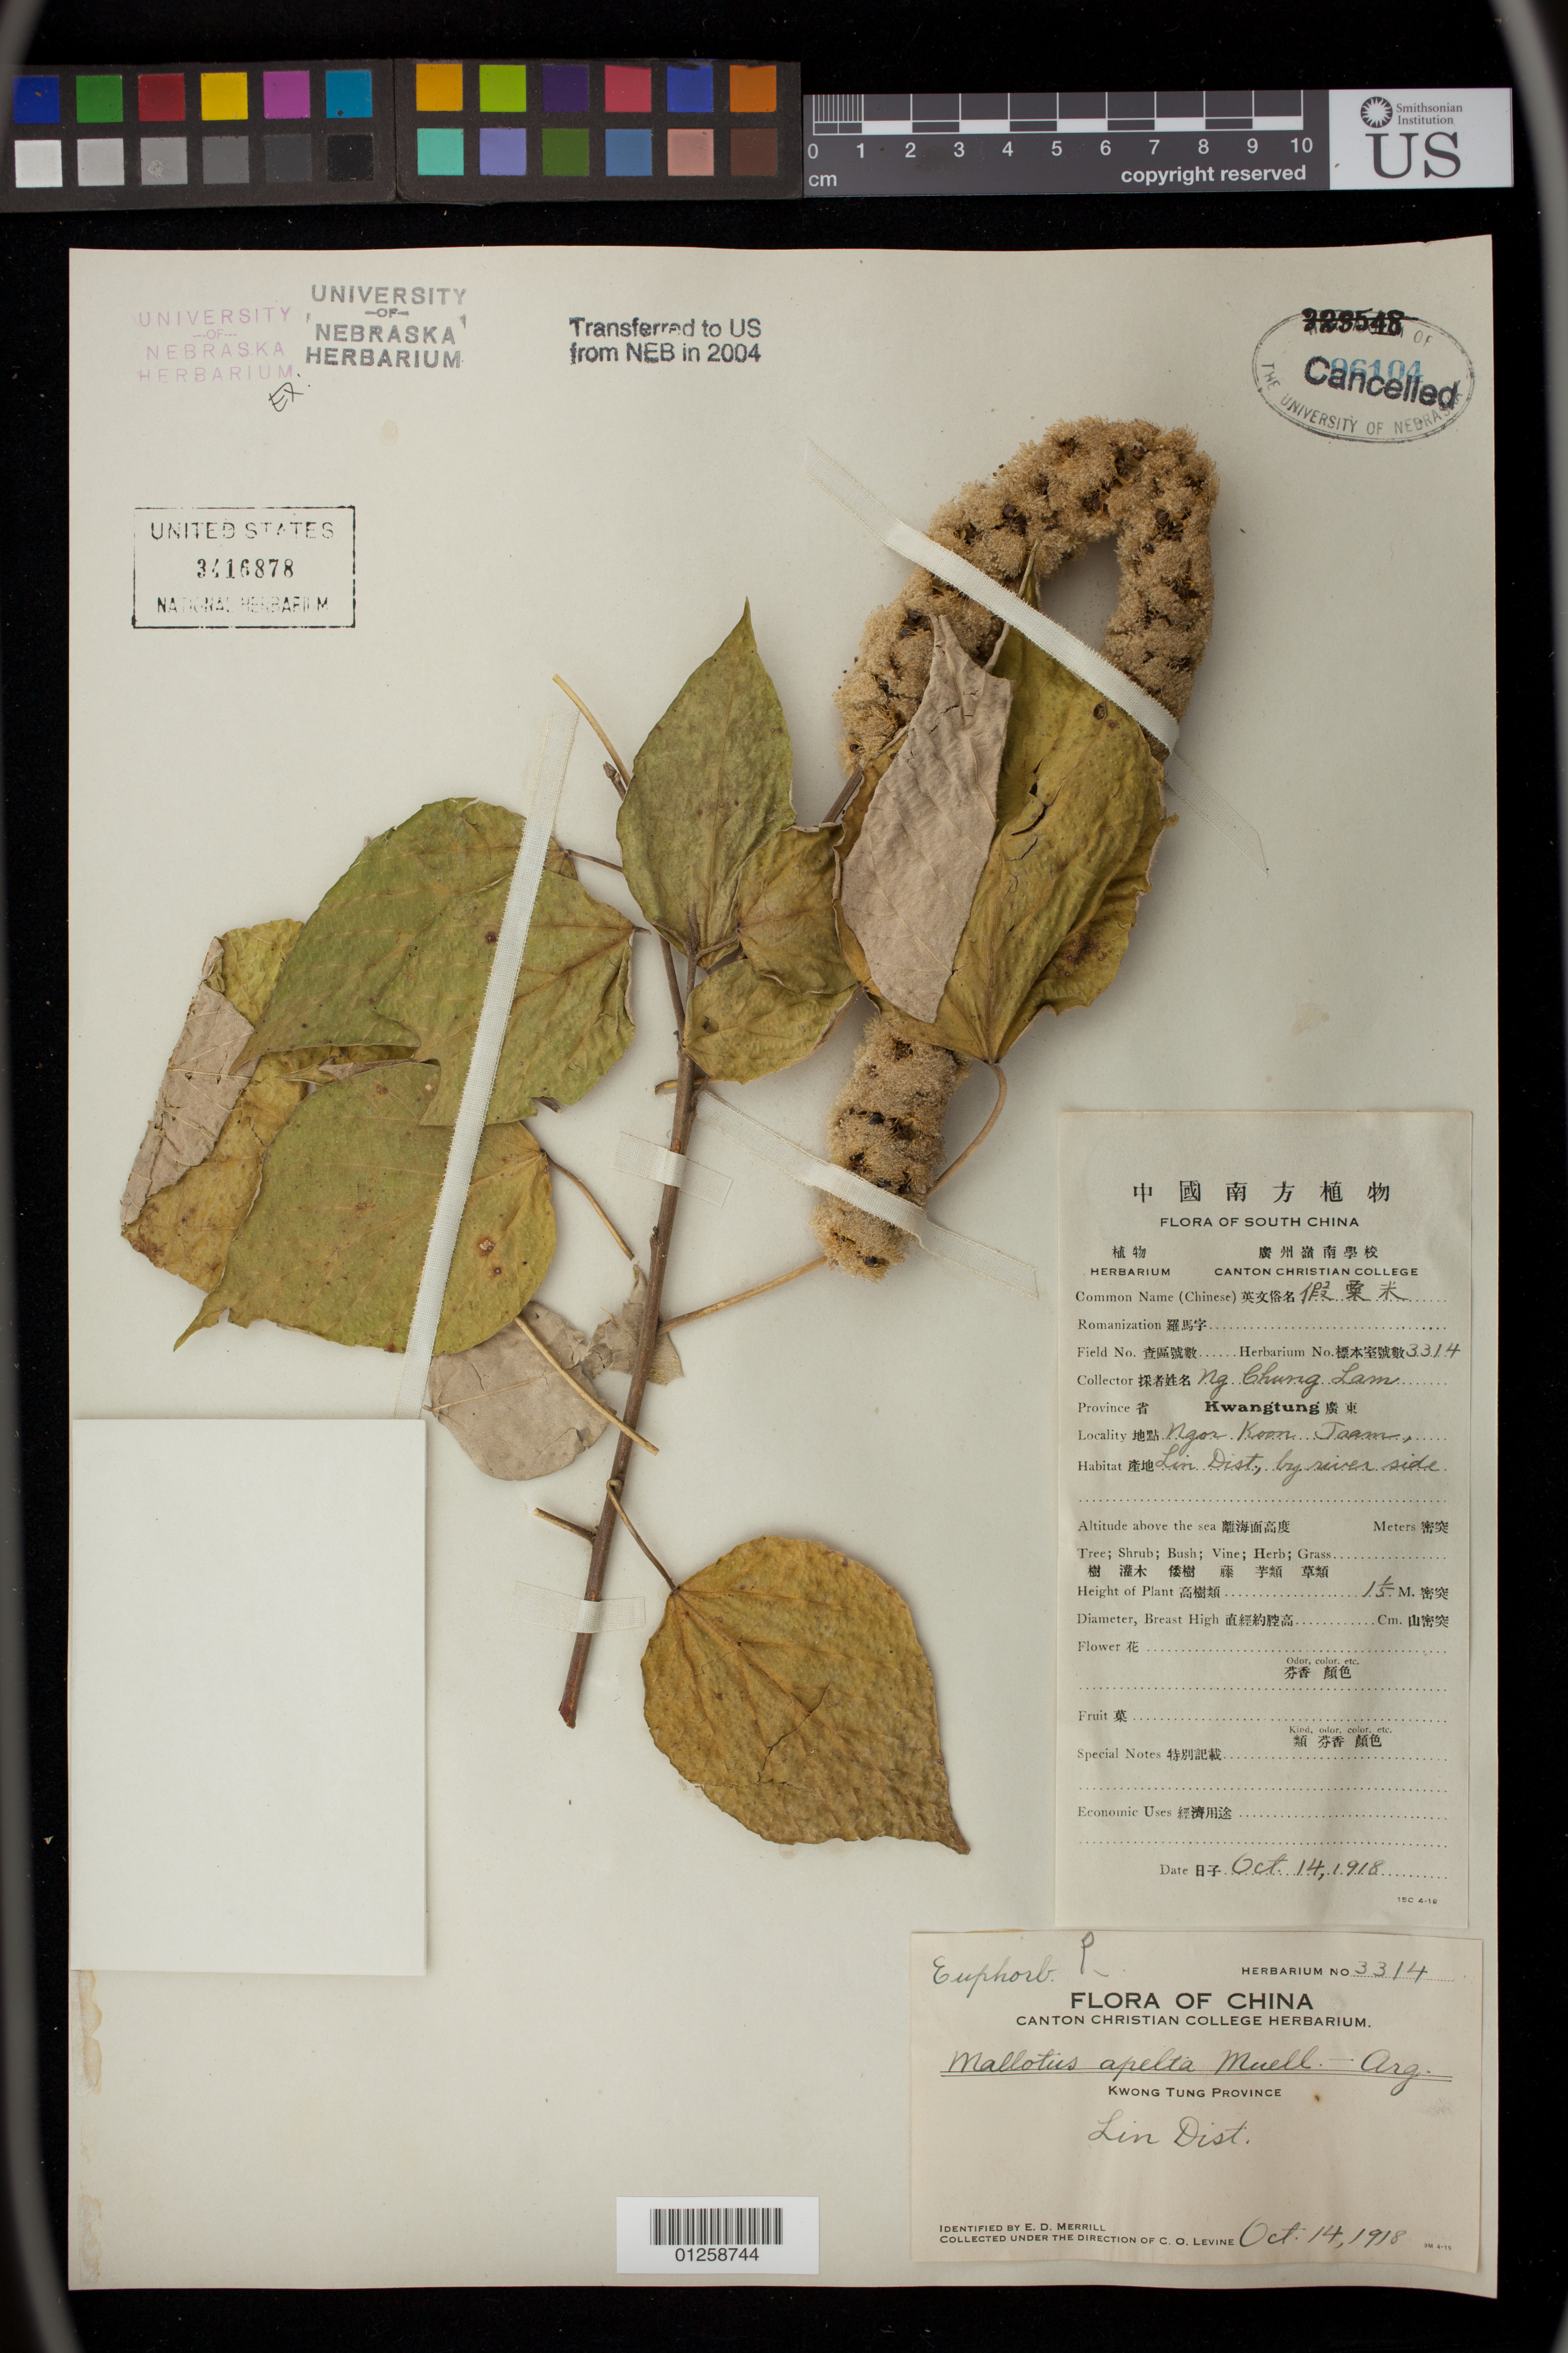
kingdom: Plantae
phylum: Tracheophyta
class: Magnoliopsida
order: Malpighiales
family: Euphorbiaceae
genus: Mallotus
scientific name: Mallotus apelta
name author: (Lour.) Müll. Arg.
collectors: E. D. Merrill & C. O. Levine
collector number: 3314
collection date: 1918-10-14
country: China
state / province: Guangdong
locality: Kwong Tung Province,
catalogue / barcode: US 3416878